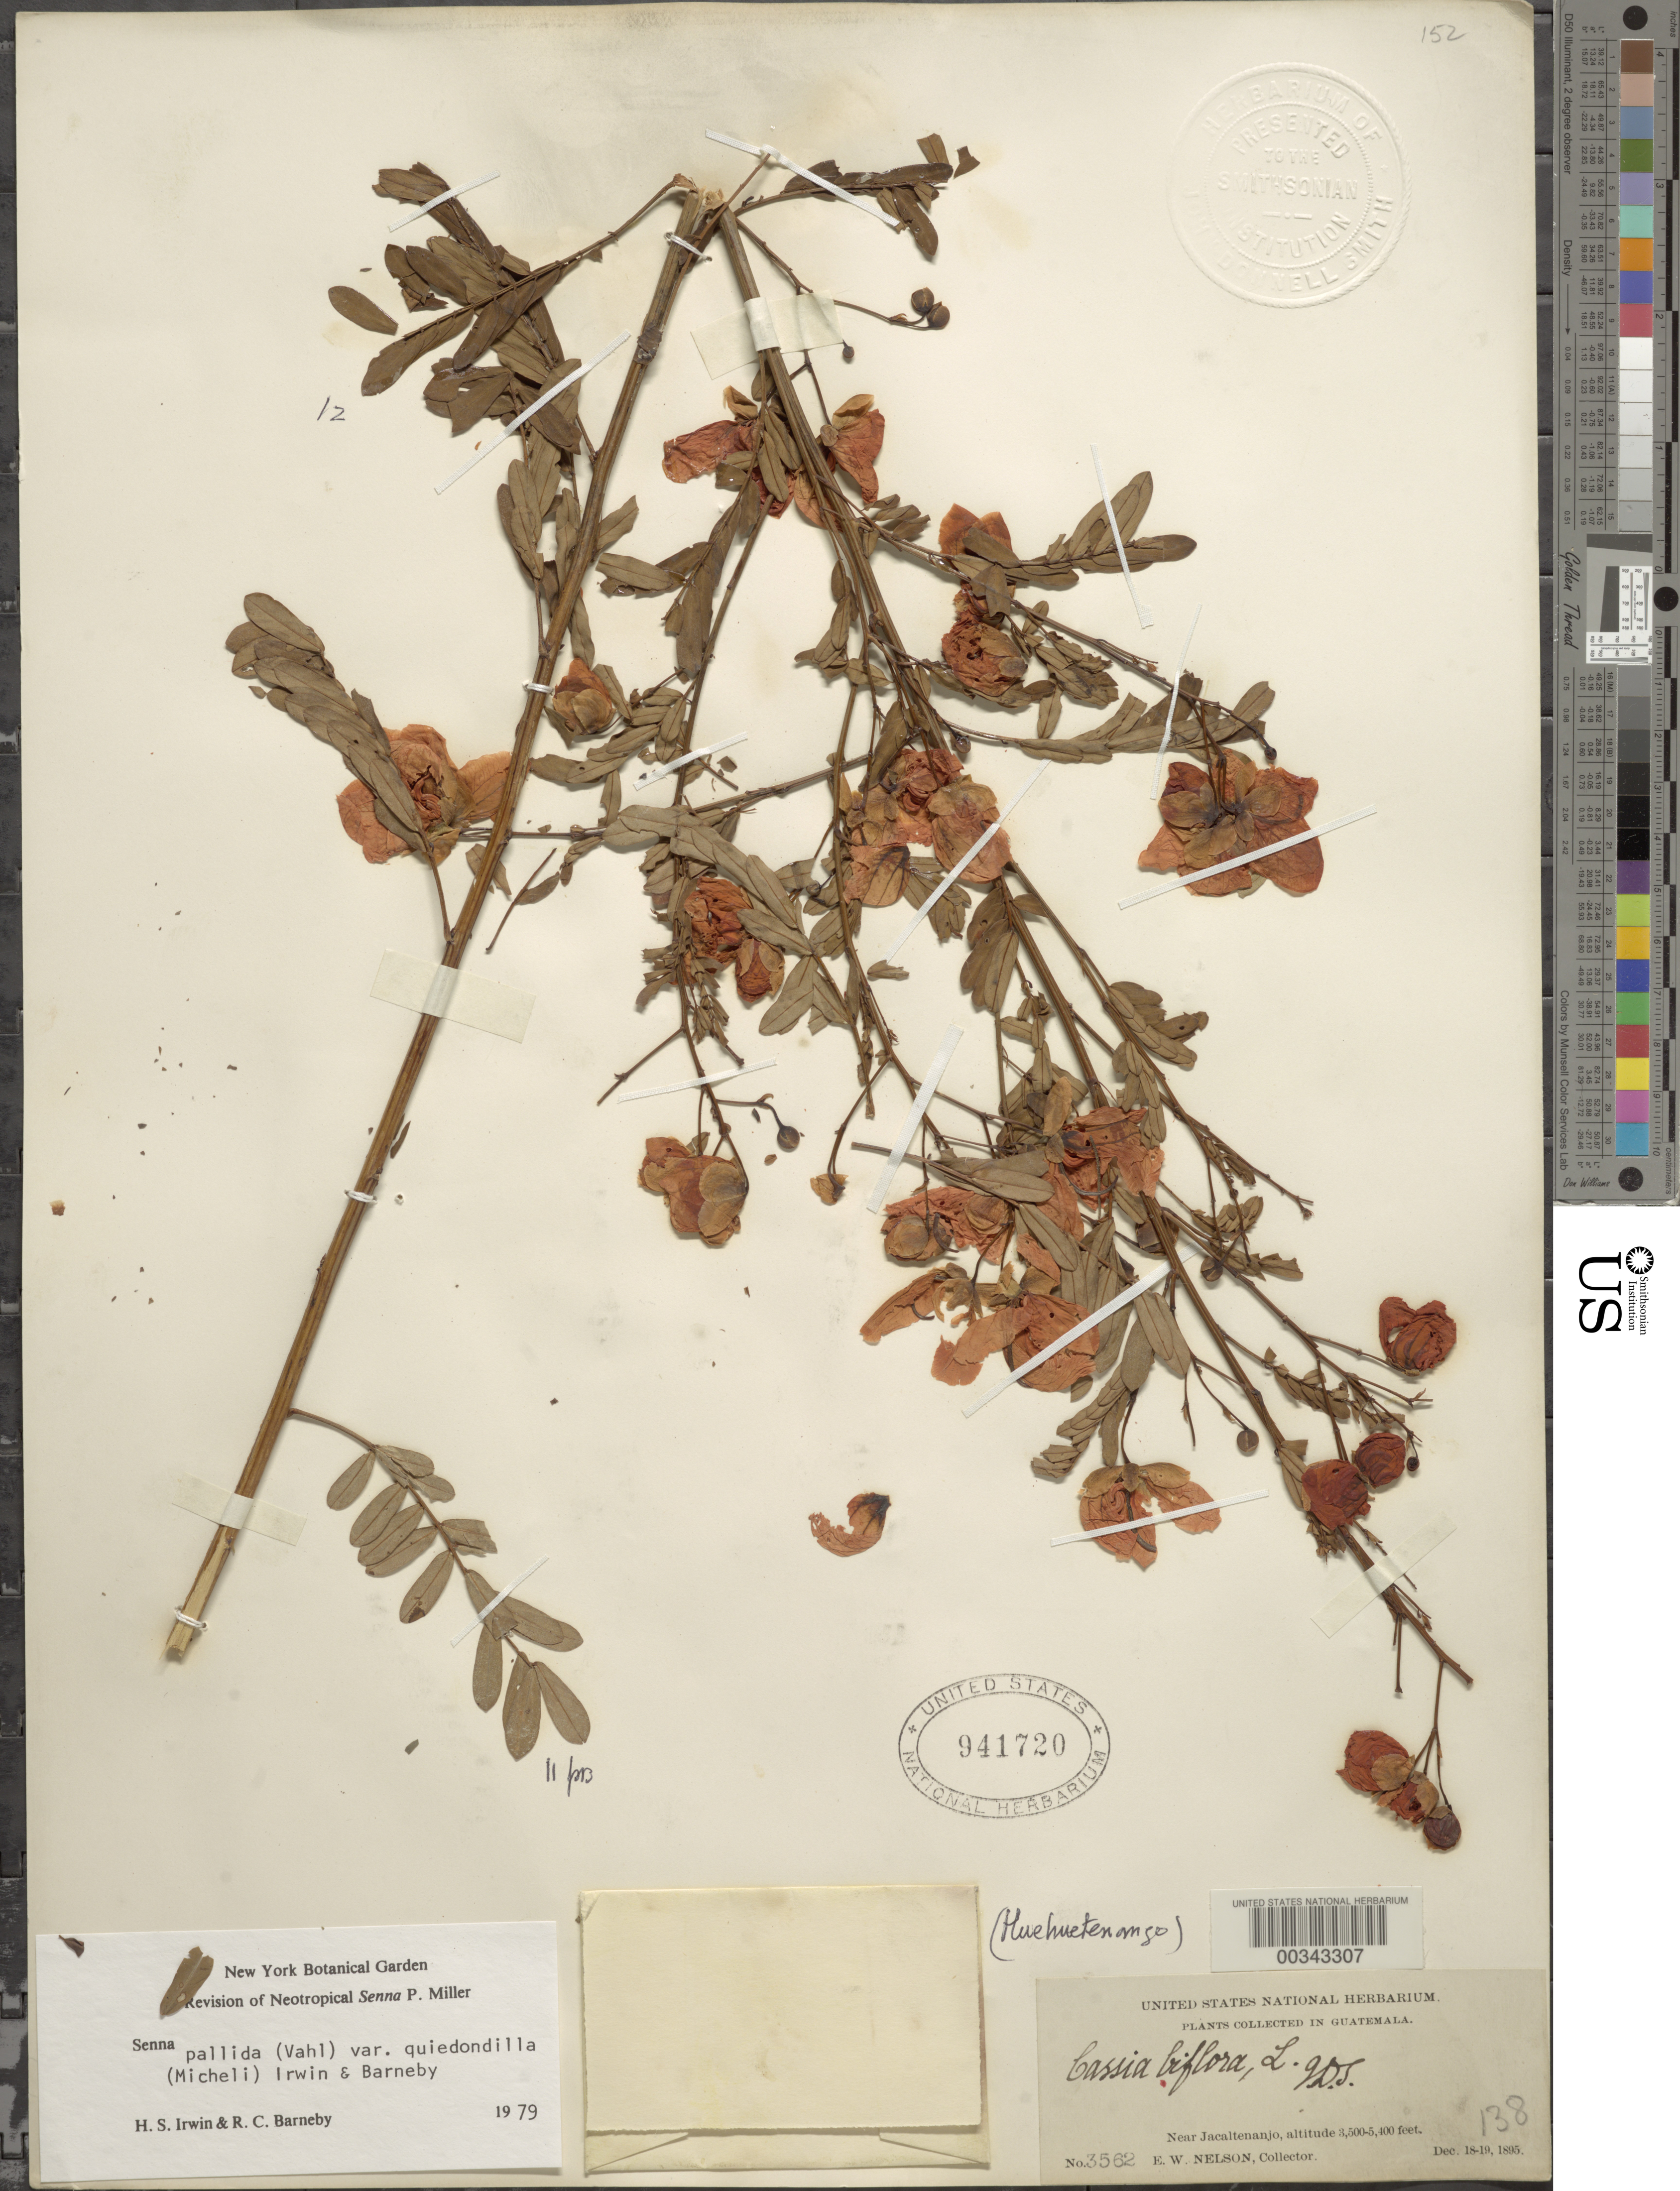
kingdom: Plantae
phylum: Tracheophyta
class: Magnoliopsida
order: Fabales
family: Fabaceae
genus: Senna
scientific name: Senna pallida var. quiedondilla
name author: (Micheli) H.S. Irwin & Barneby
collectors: E. W. Nelson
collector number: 3562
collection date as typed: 18 Dec 1895 to 19 Dec 1895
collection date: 1895-12-18/1895-12-19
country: Guatemala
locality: Near jacaltenanjo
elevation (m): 1067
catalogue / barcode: US 941720